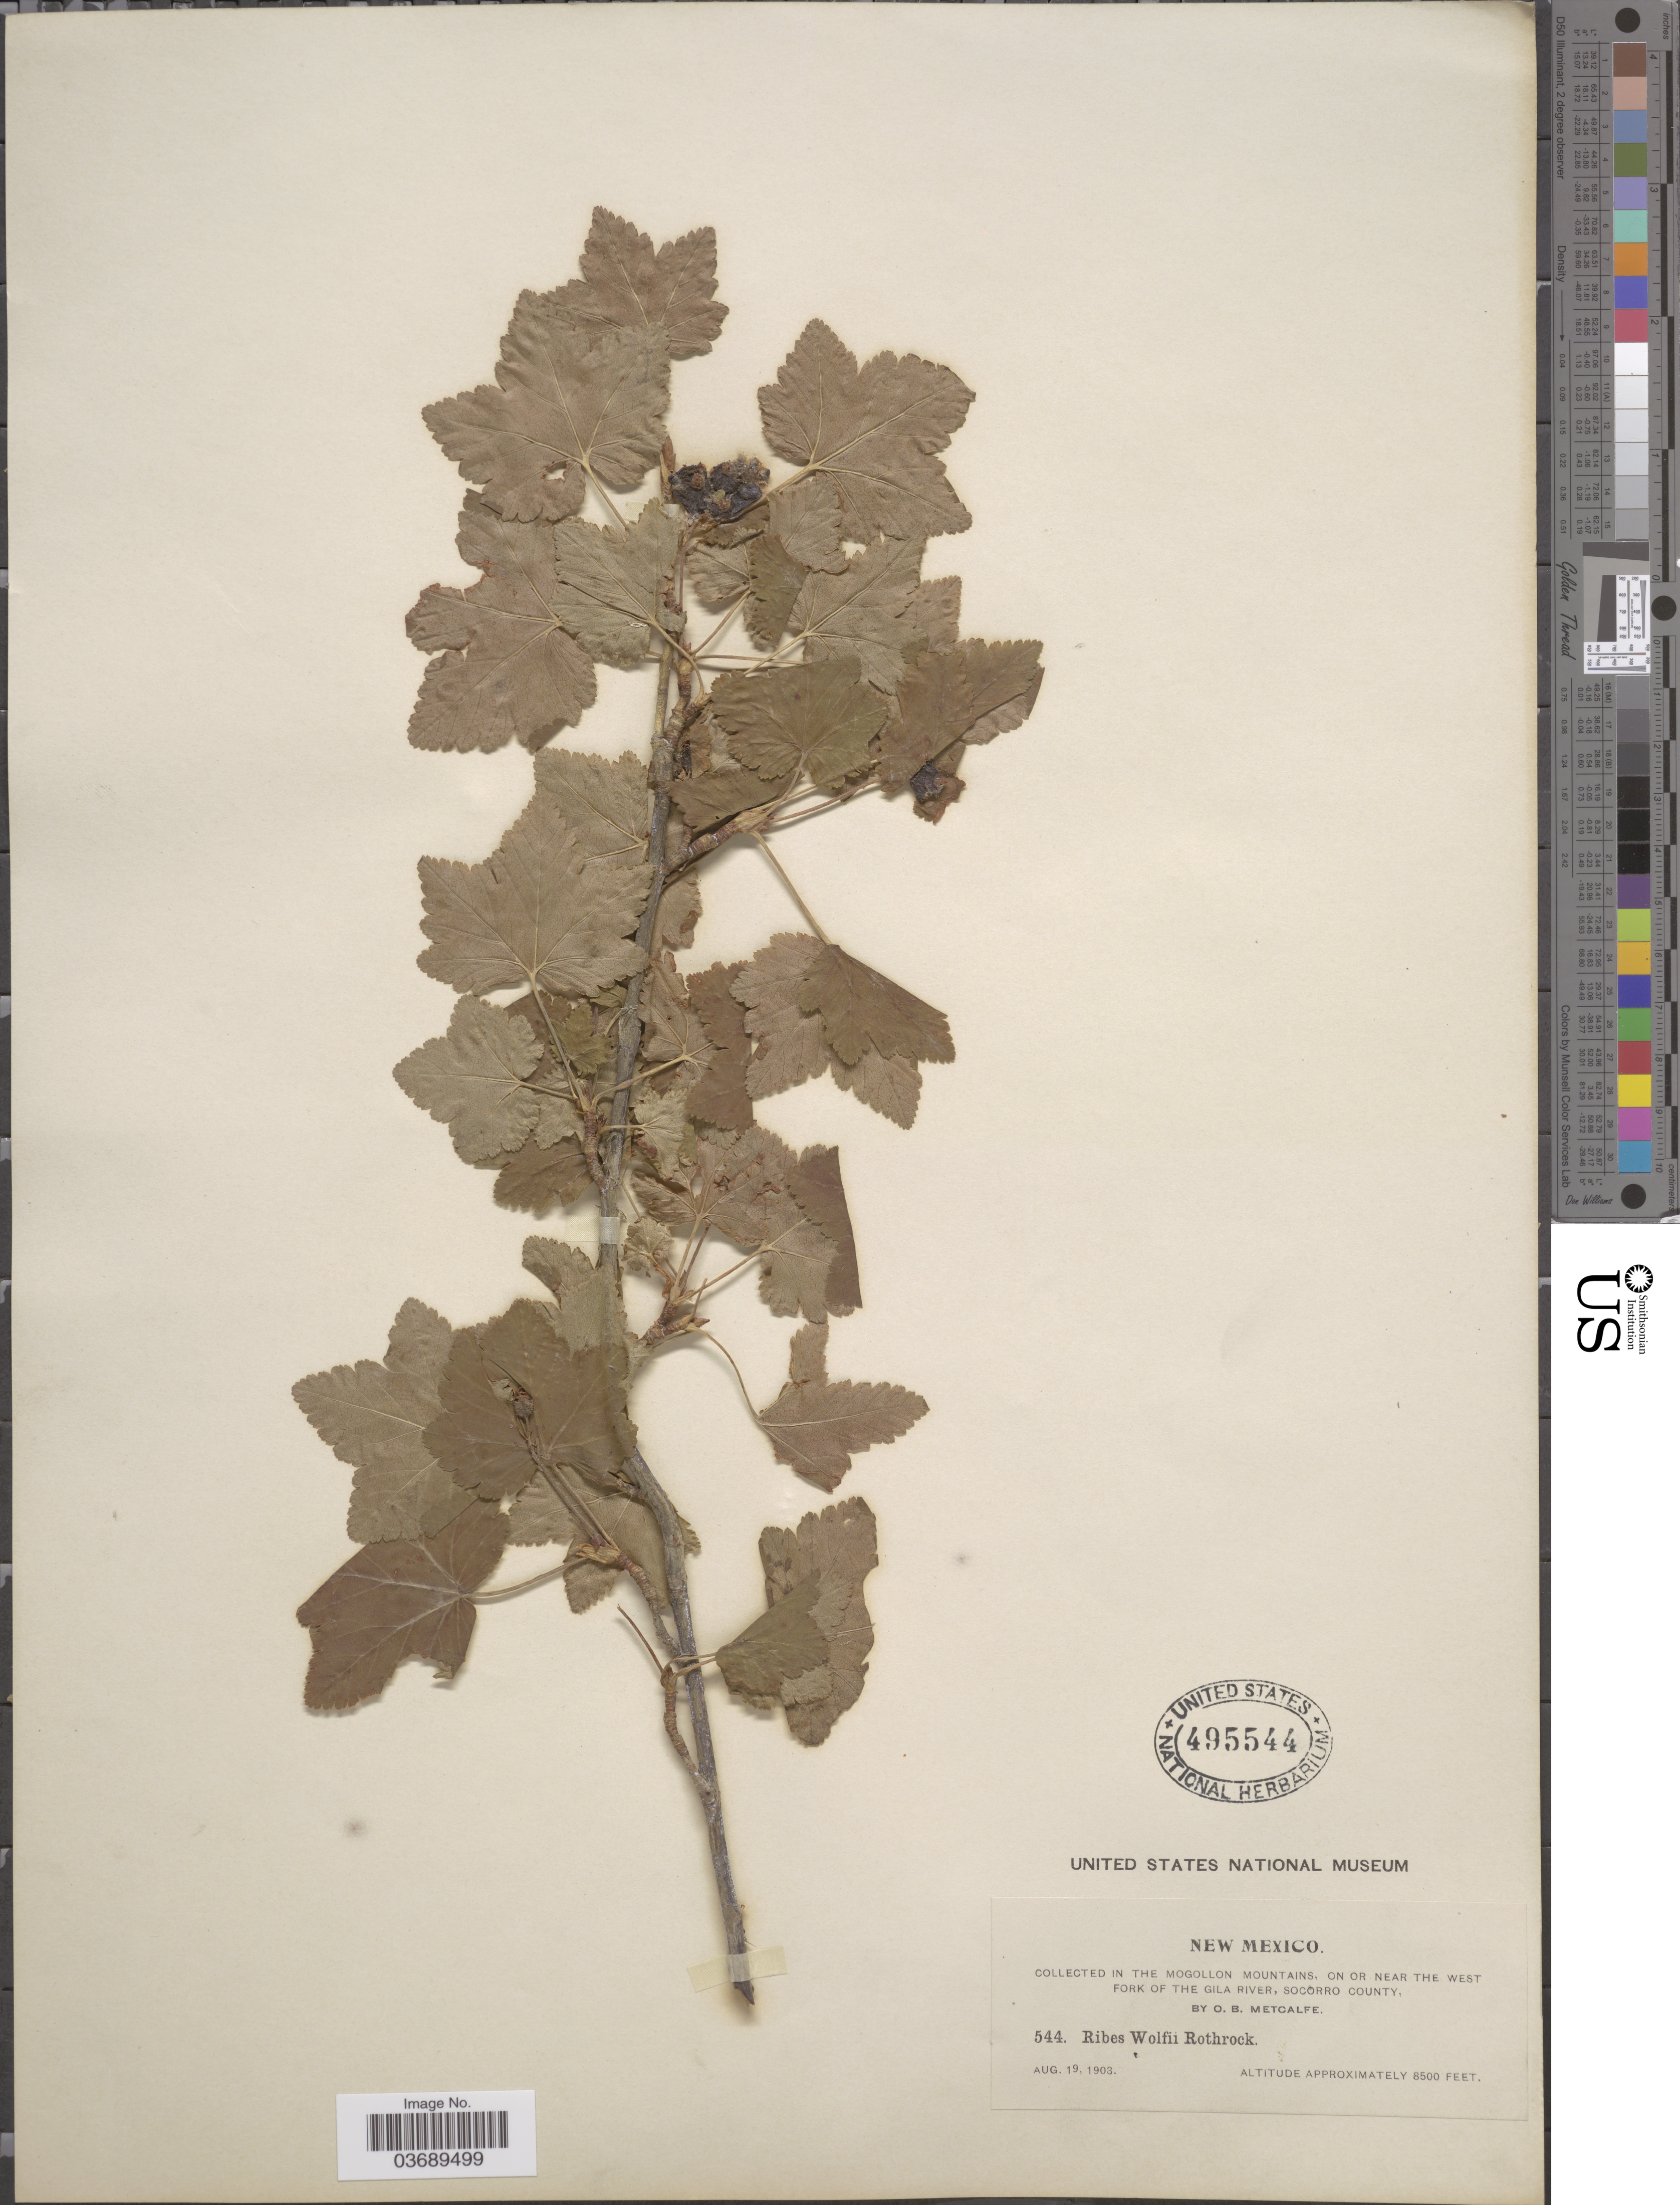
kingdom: Plantae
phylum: Tracheophyta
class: Magnoliopsida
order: Saxifragales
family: Grossulariaceae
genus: Ribes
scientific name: Ribes wolfii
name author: Rothr.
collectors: O. B. Metcalfe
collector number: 544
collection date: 1903-08-19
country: United States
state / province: New Mexico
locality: The Mogollon Mountains, on or near the west Fork of the Gila River, Socorro County.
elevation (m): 2591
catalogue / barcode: US 495544